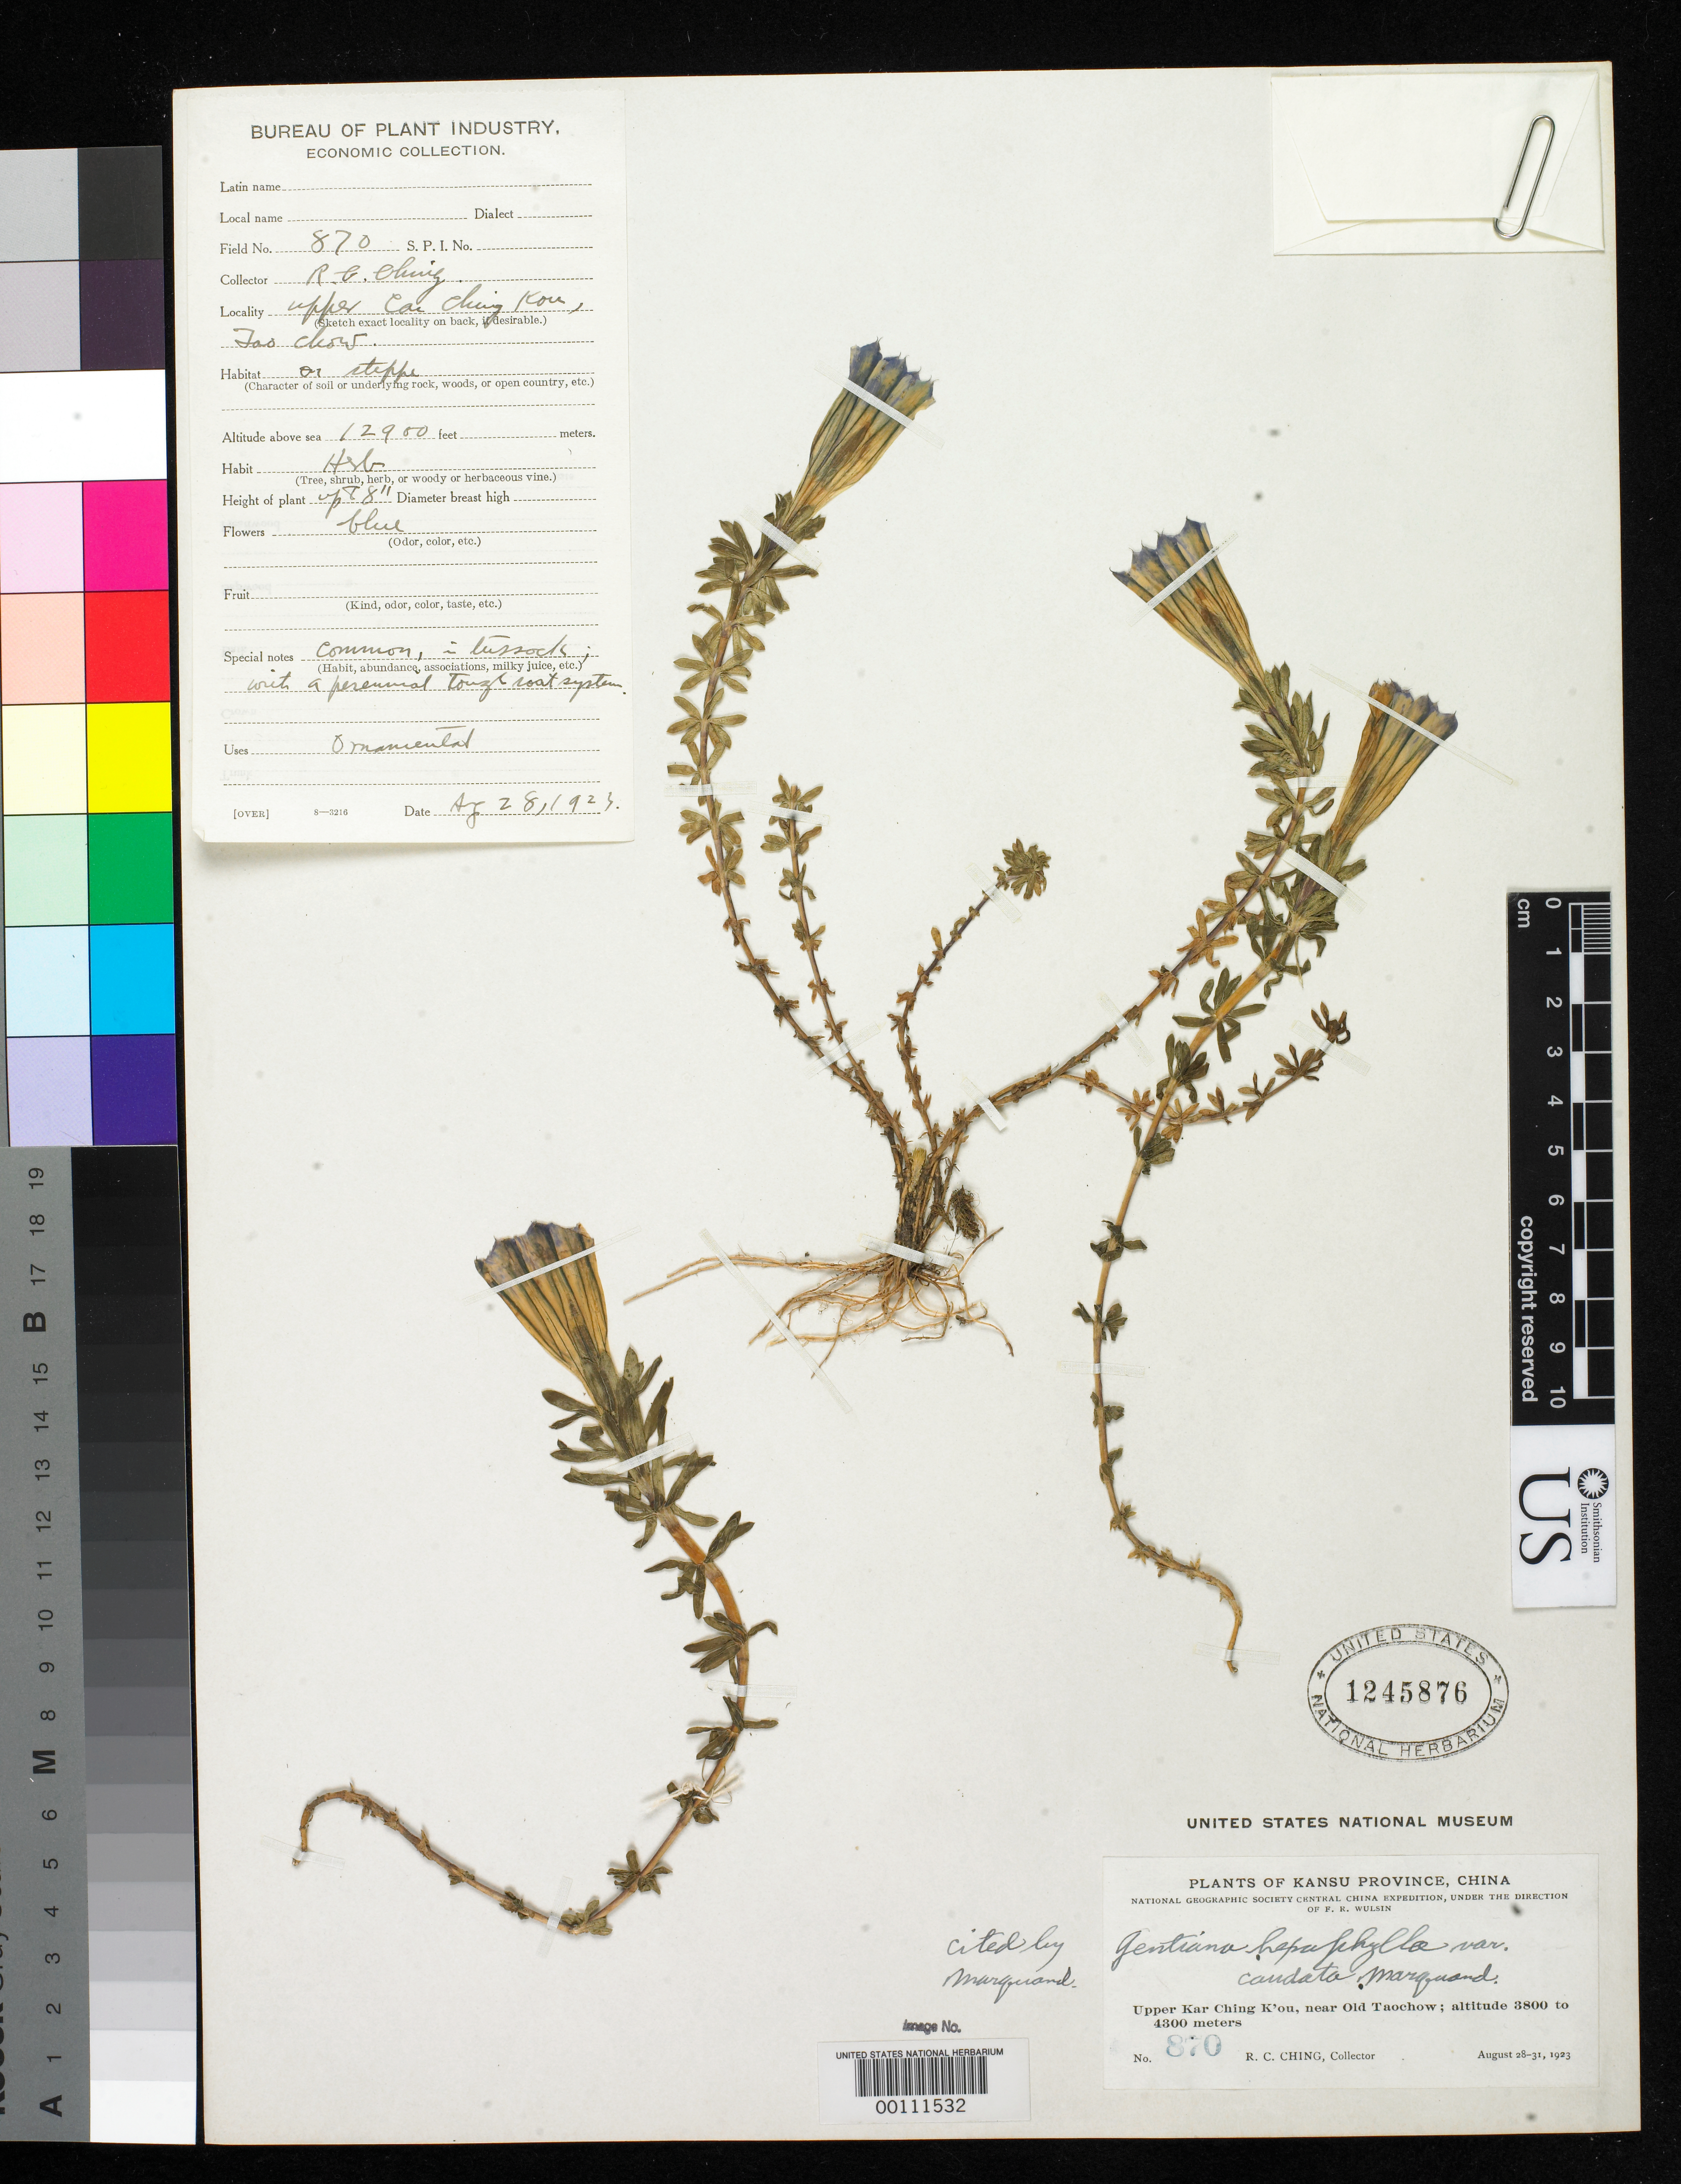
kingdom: Plantae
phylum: Tracheophyta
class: Magnoliopsida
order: Gentianales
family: Gentianaceae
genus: Gentiana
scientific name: Gentiana hexaphylla var. caudata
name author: C. Marquand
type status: Isotype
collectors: R. C. Ching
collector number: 870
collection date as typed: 28 Aug 1923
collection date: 1923-08-28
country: China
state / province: Gansu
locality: Upper Kar Ching K'ou, near old Taochow.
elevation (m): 3800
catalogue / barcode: US 1245876